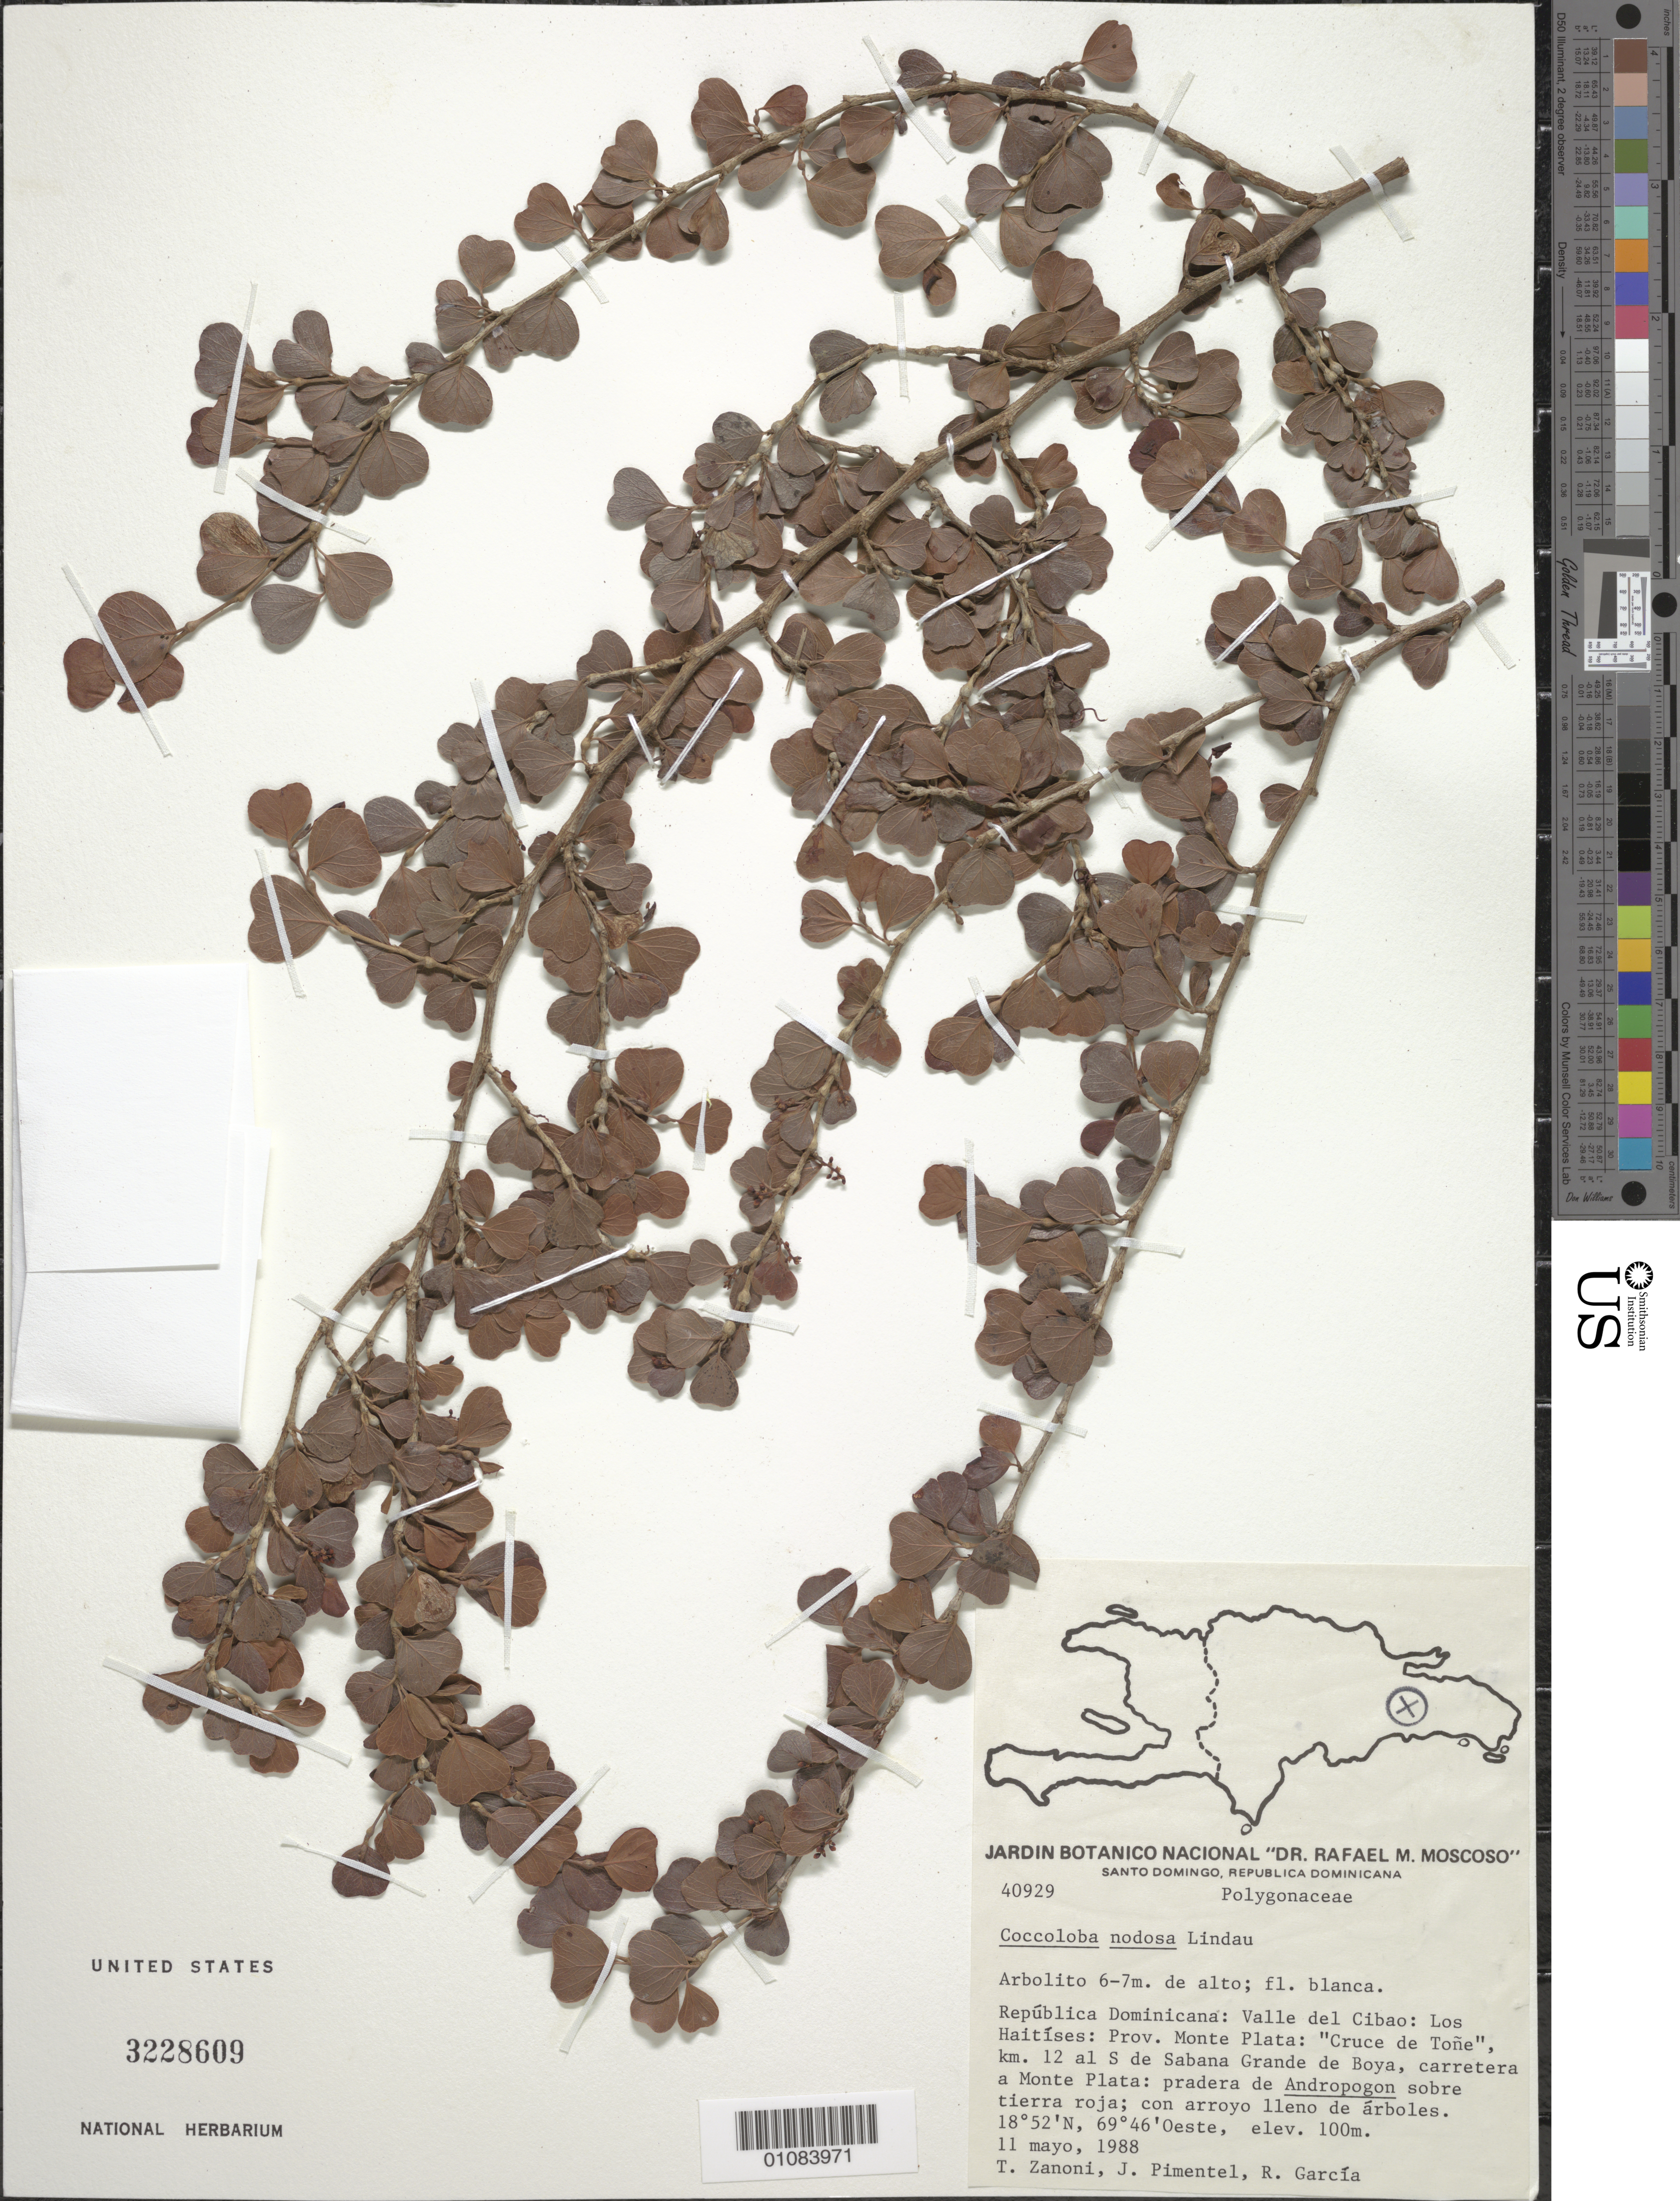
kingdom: Plantae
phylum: Tracheophyta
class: Magnoliopsida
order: Caryophyllales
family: Polygonaceae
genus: Coccoloba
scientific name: Coccoloba nodosa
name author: Lindau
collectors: T. A. Zanoni, J. Pimentel & R. G. García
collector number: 40929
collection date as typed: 11 May 1988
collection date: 1988-05-11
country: Dominican Republic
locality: Republica Dominicana: Valle Del Cibao: Los Haitises: Prov. Monte Plata: "Cruce de Tone", dm. 12 al S de Sababa Grande de Boya, carretera a Monte Plate. (Province not in list).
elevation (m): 100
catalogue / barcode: US 3228609